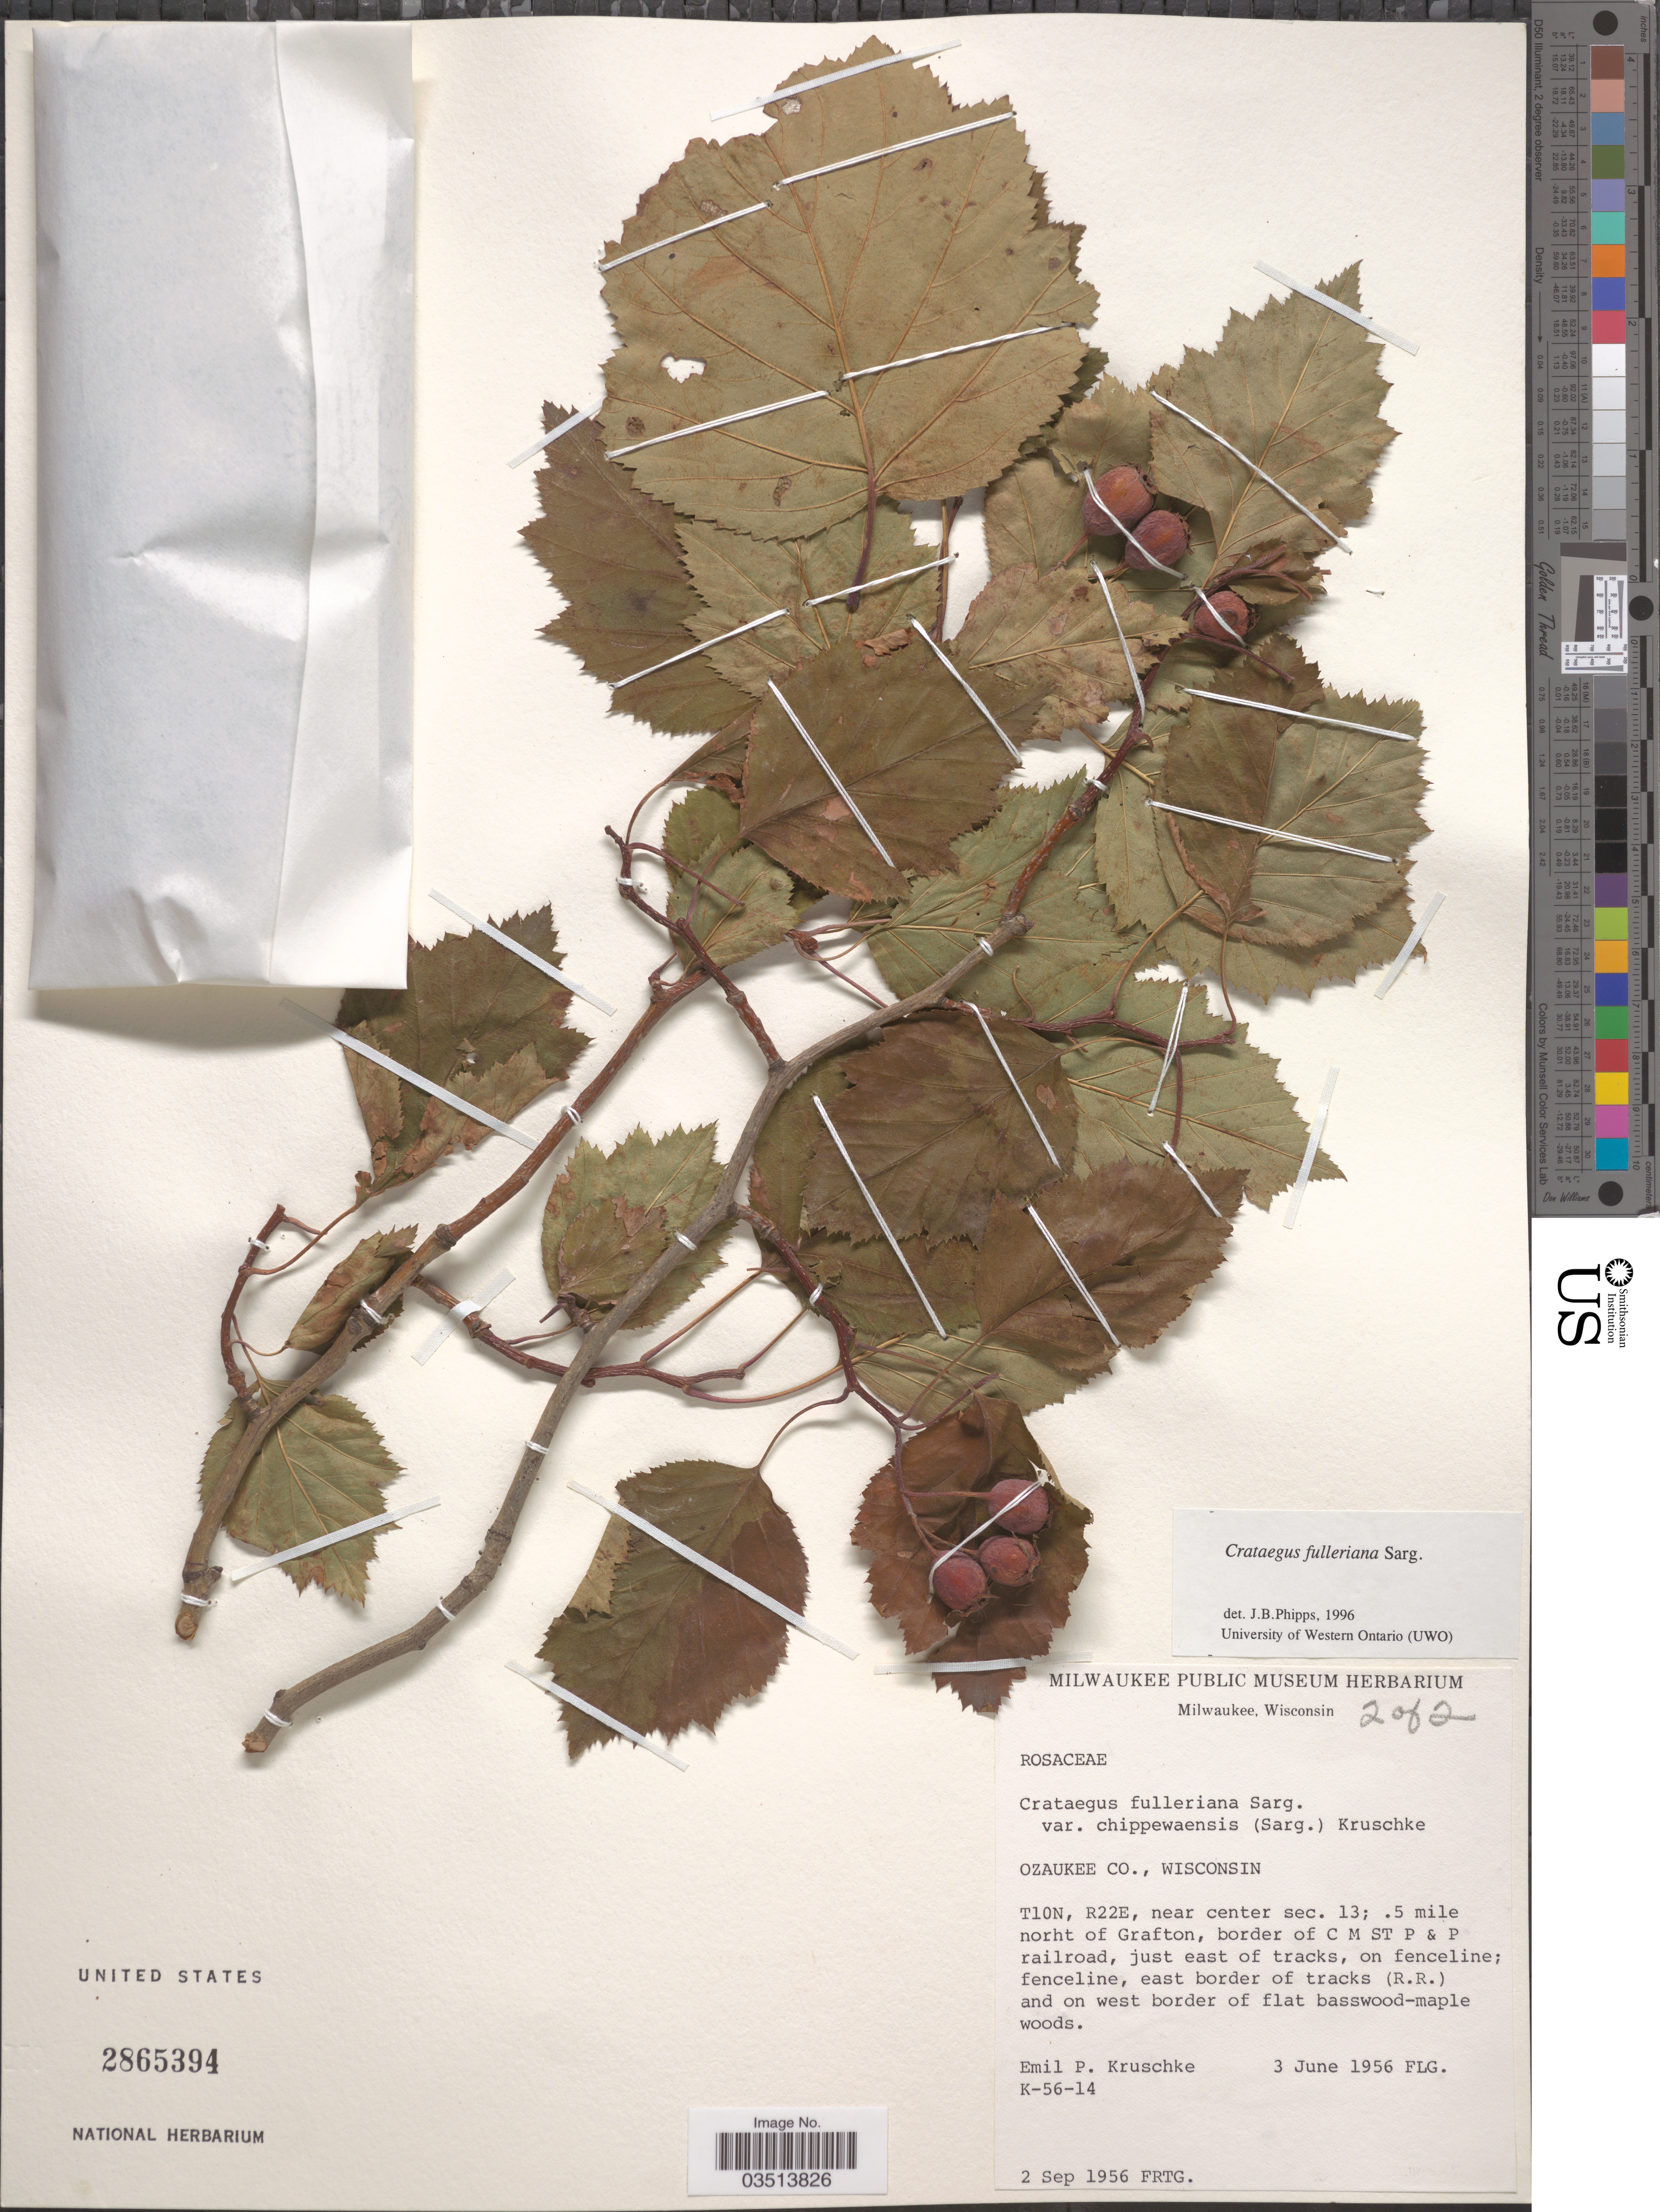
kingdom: Plantae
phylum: Tracheophyta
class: Magnoliopsida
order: Rosales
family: Rosaceae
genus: Crataegus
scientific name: Crataegus coccinea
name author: Ashe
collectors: E. Kruschke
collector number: K-56-14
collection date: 1956-06-03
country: United States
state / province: Wisconsin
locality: Ozaukee Co. T10N, R22E, near center sec. 13; .5 mile north of Grafton, border of C M ST P & P railroad, just east of tracks, on fenceline; fenceline, east border of tracks (R.R. ) and on west border of flat basswood-maple woods.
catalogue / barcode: US 2865394